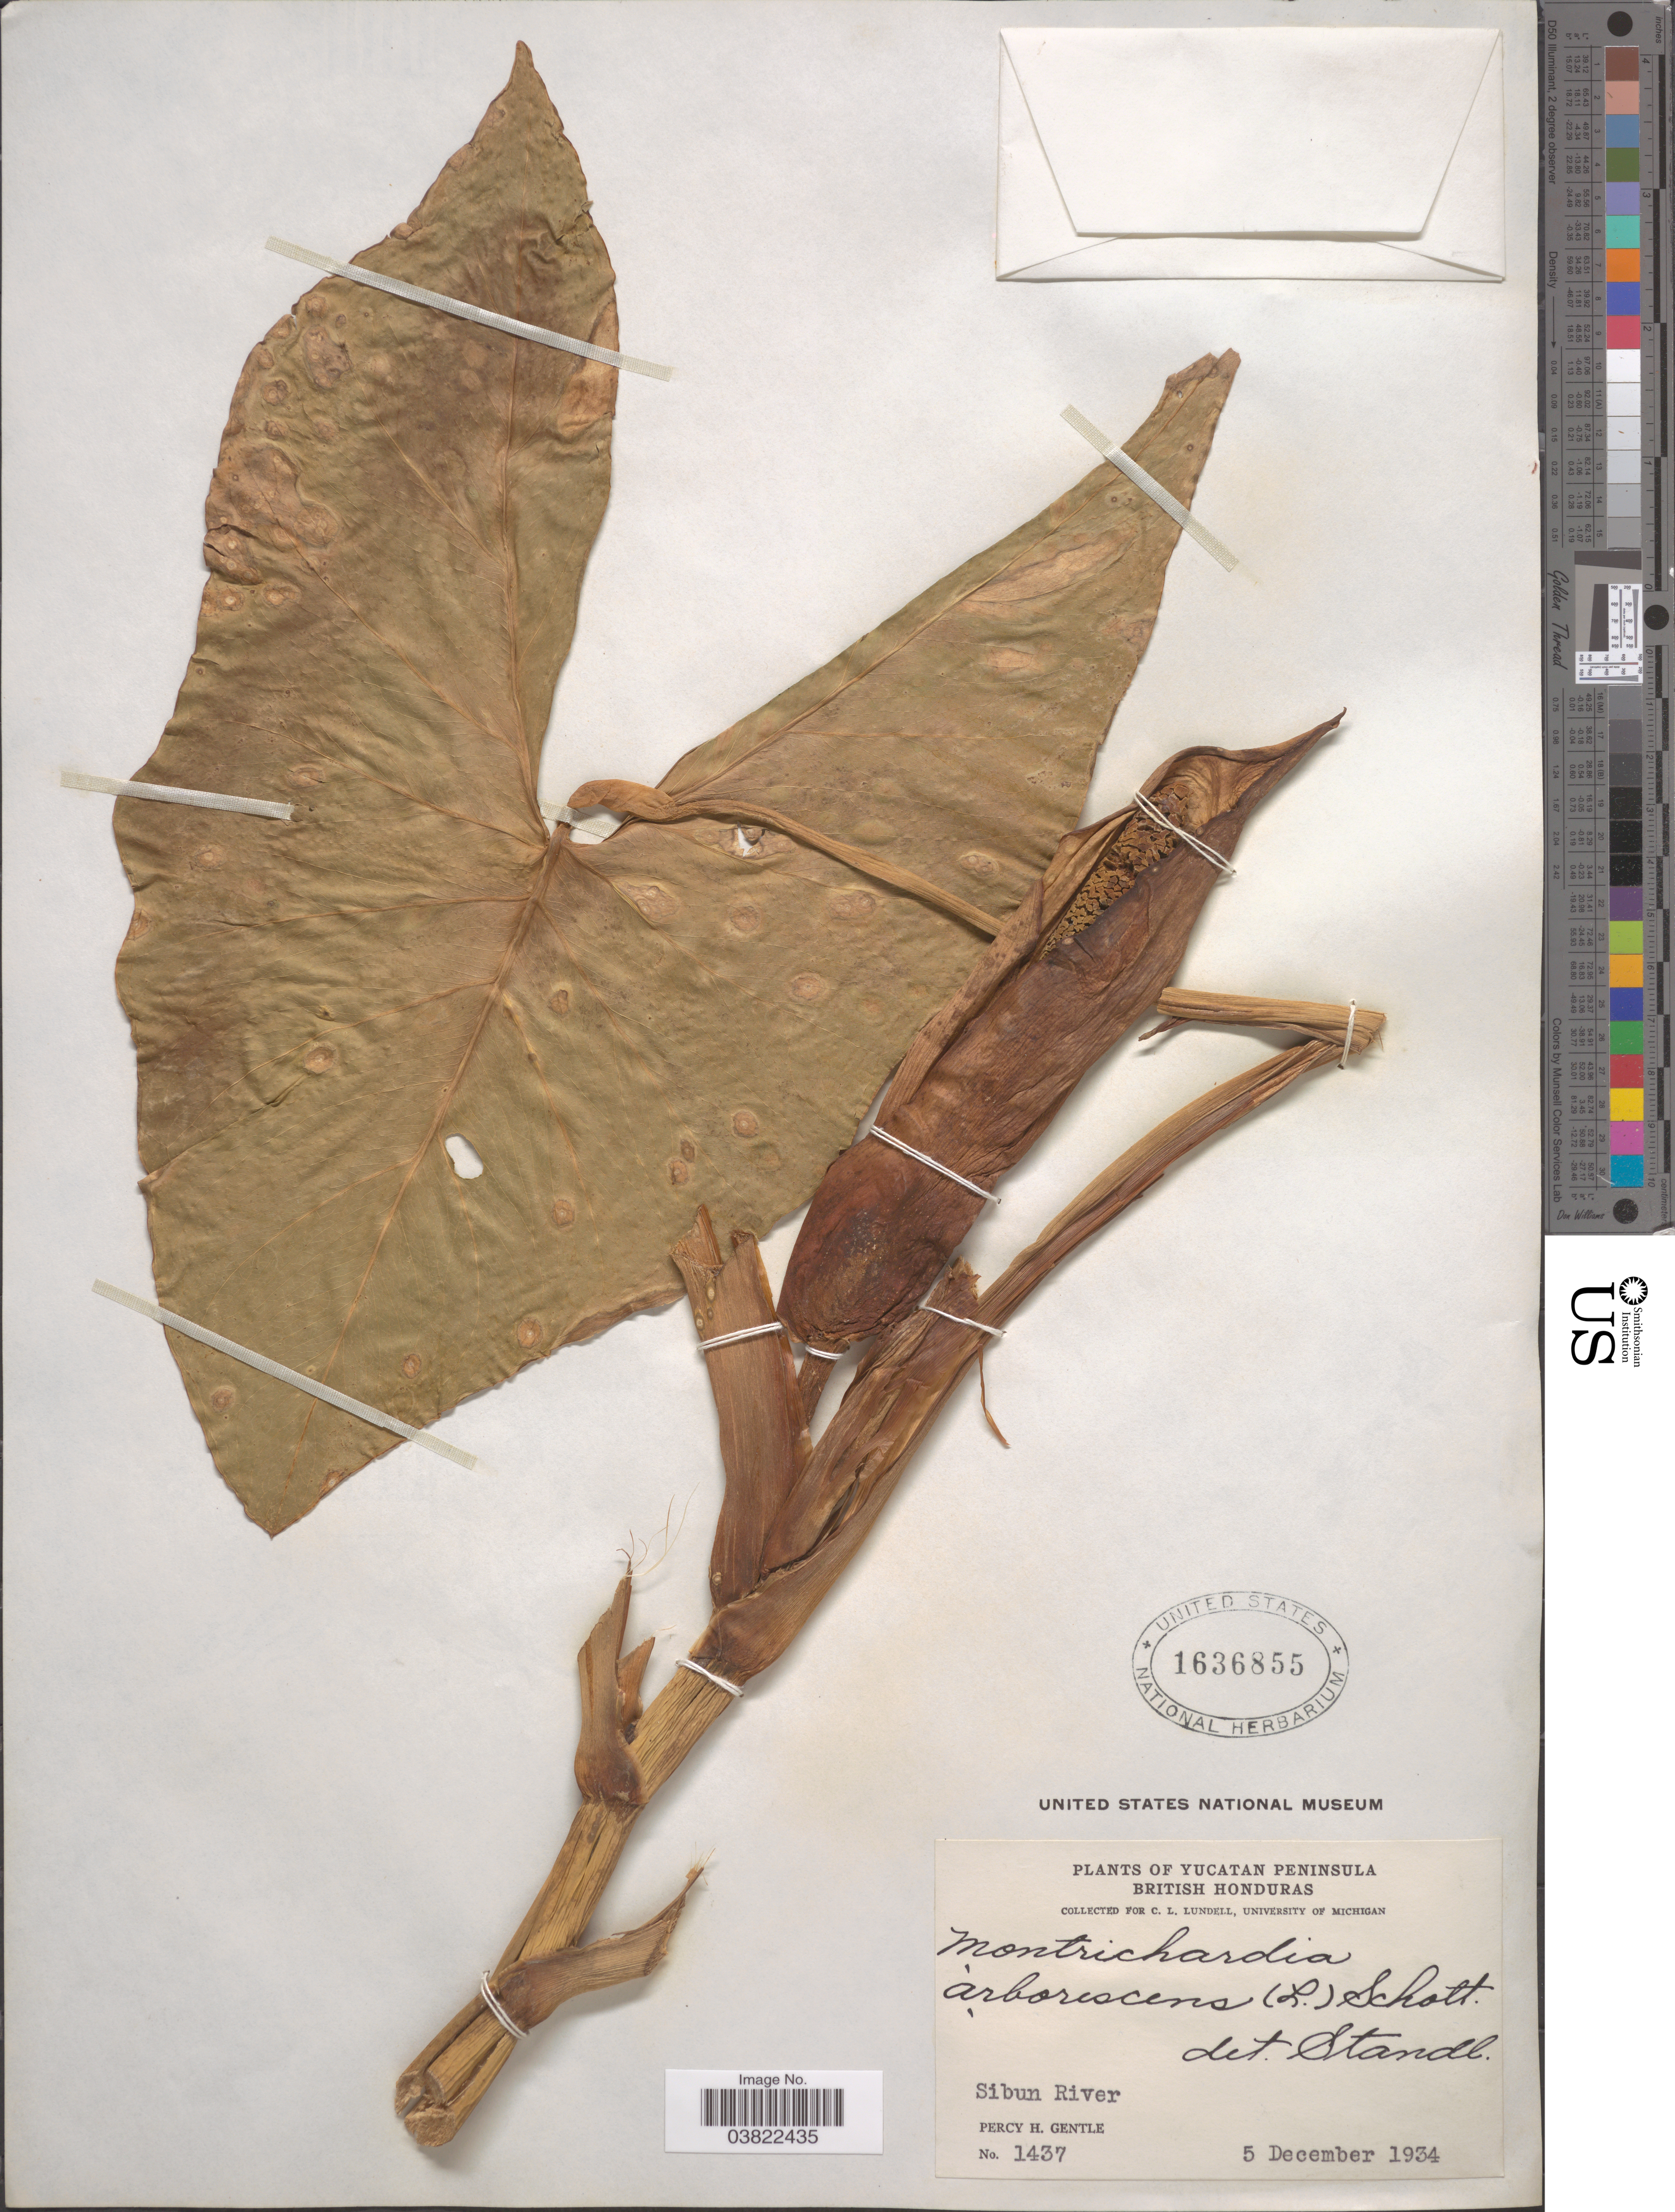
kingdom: Plantae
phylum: Tracheophyta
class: Liliopsida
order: Alismatales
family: Araceae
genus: Montrichardia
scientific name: Montrichardia arborea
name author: (Kunth) Schott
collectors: P. H. Gentle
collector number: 1437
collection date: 1934-12-05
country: Belize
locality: Yucatan Peninsula. British Honduras. Sibun River.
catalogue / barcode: US 1636855